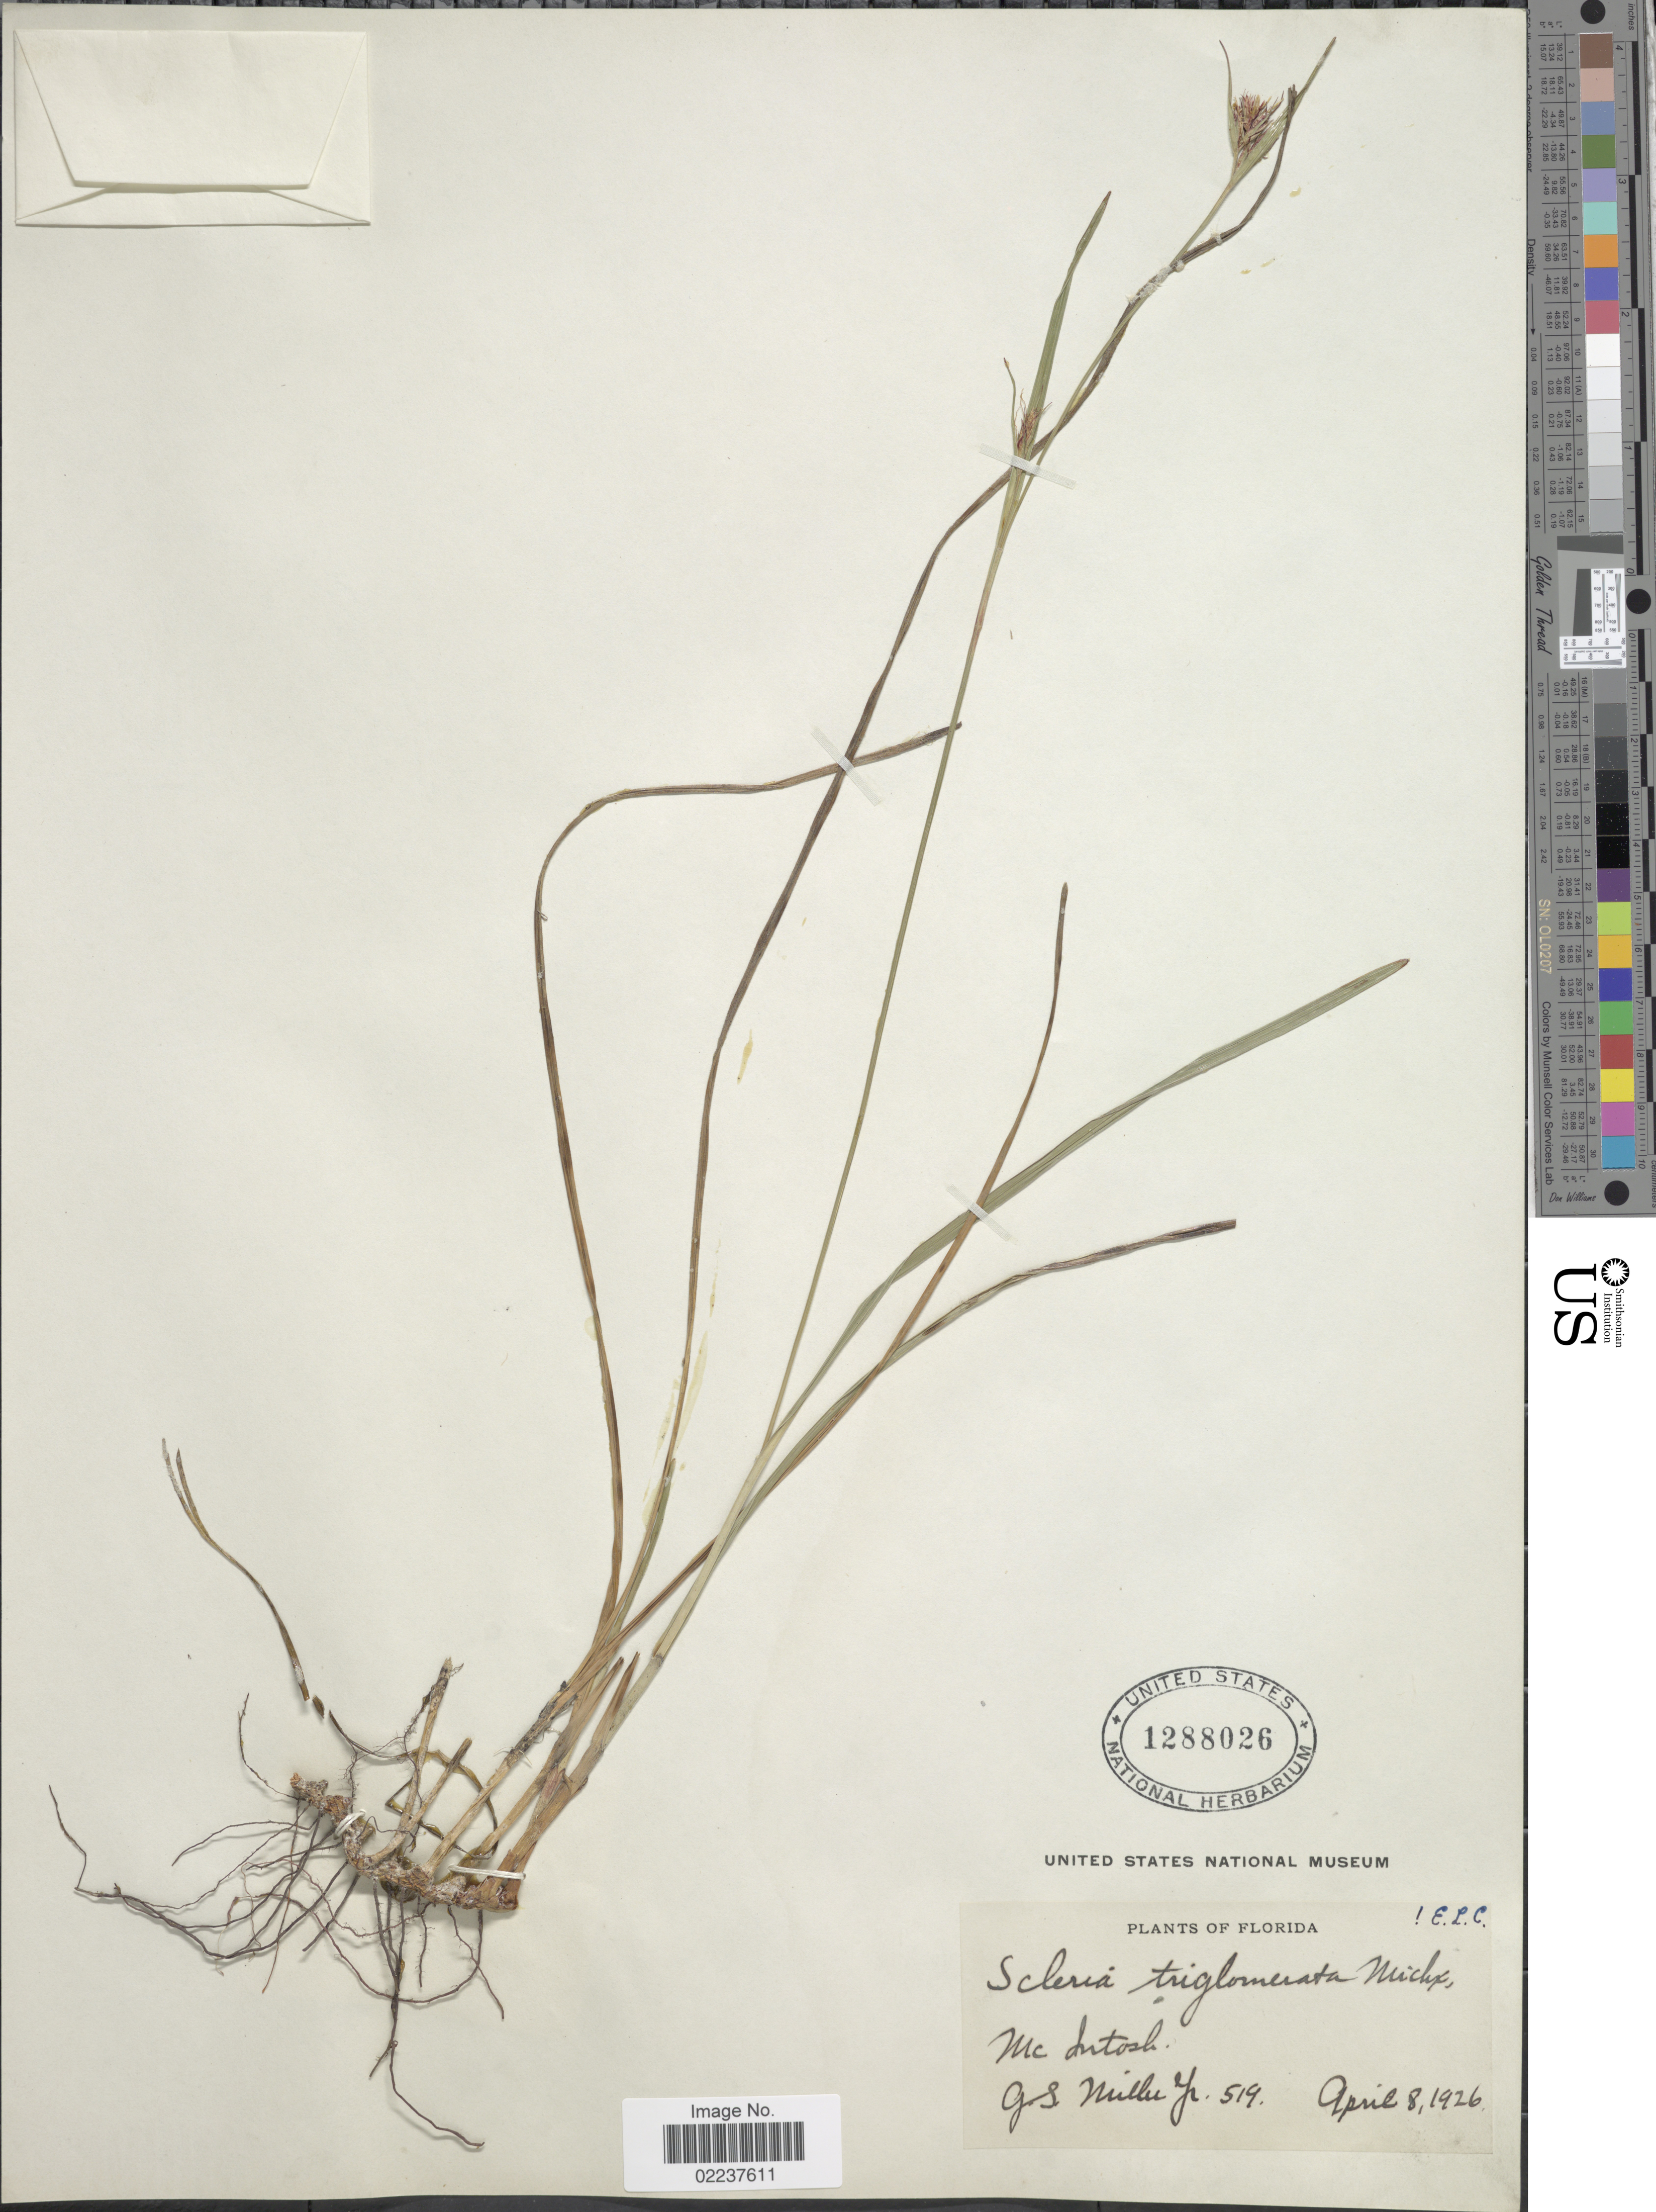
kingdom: Plantae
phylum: Tracheophyta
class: Liliopsida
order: Poales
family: Cyperaceae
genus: Scleria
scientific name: Scleria triglomerata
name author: Michx.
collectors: G. S. Miller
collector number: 519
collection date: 1926-04-08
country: United States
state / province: Florida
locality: Mc Intosh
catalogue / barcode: US 1288026